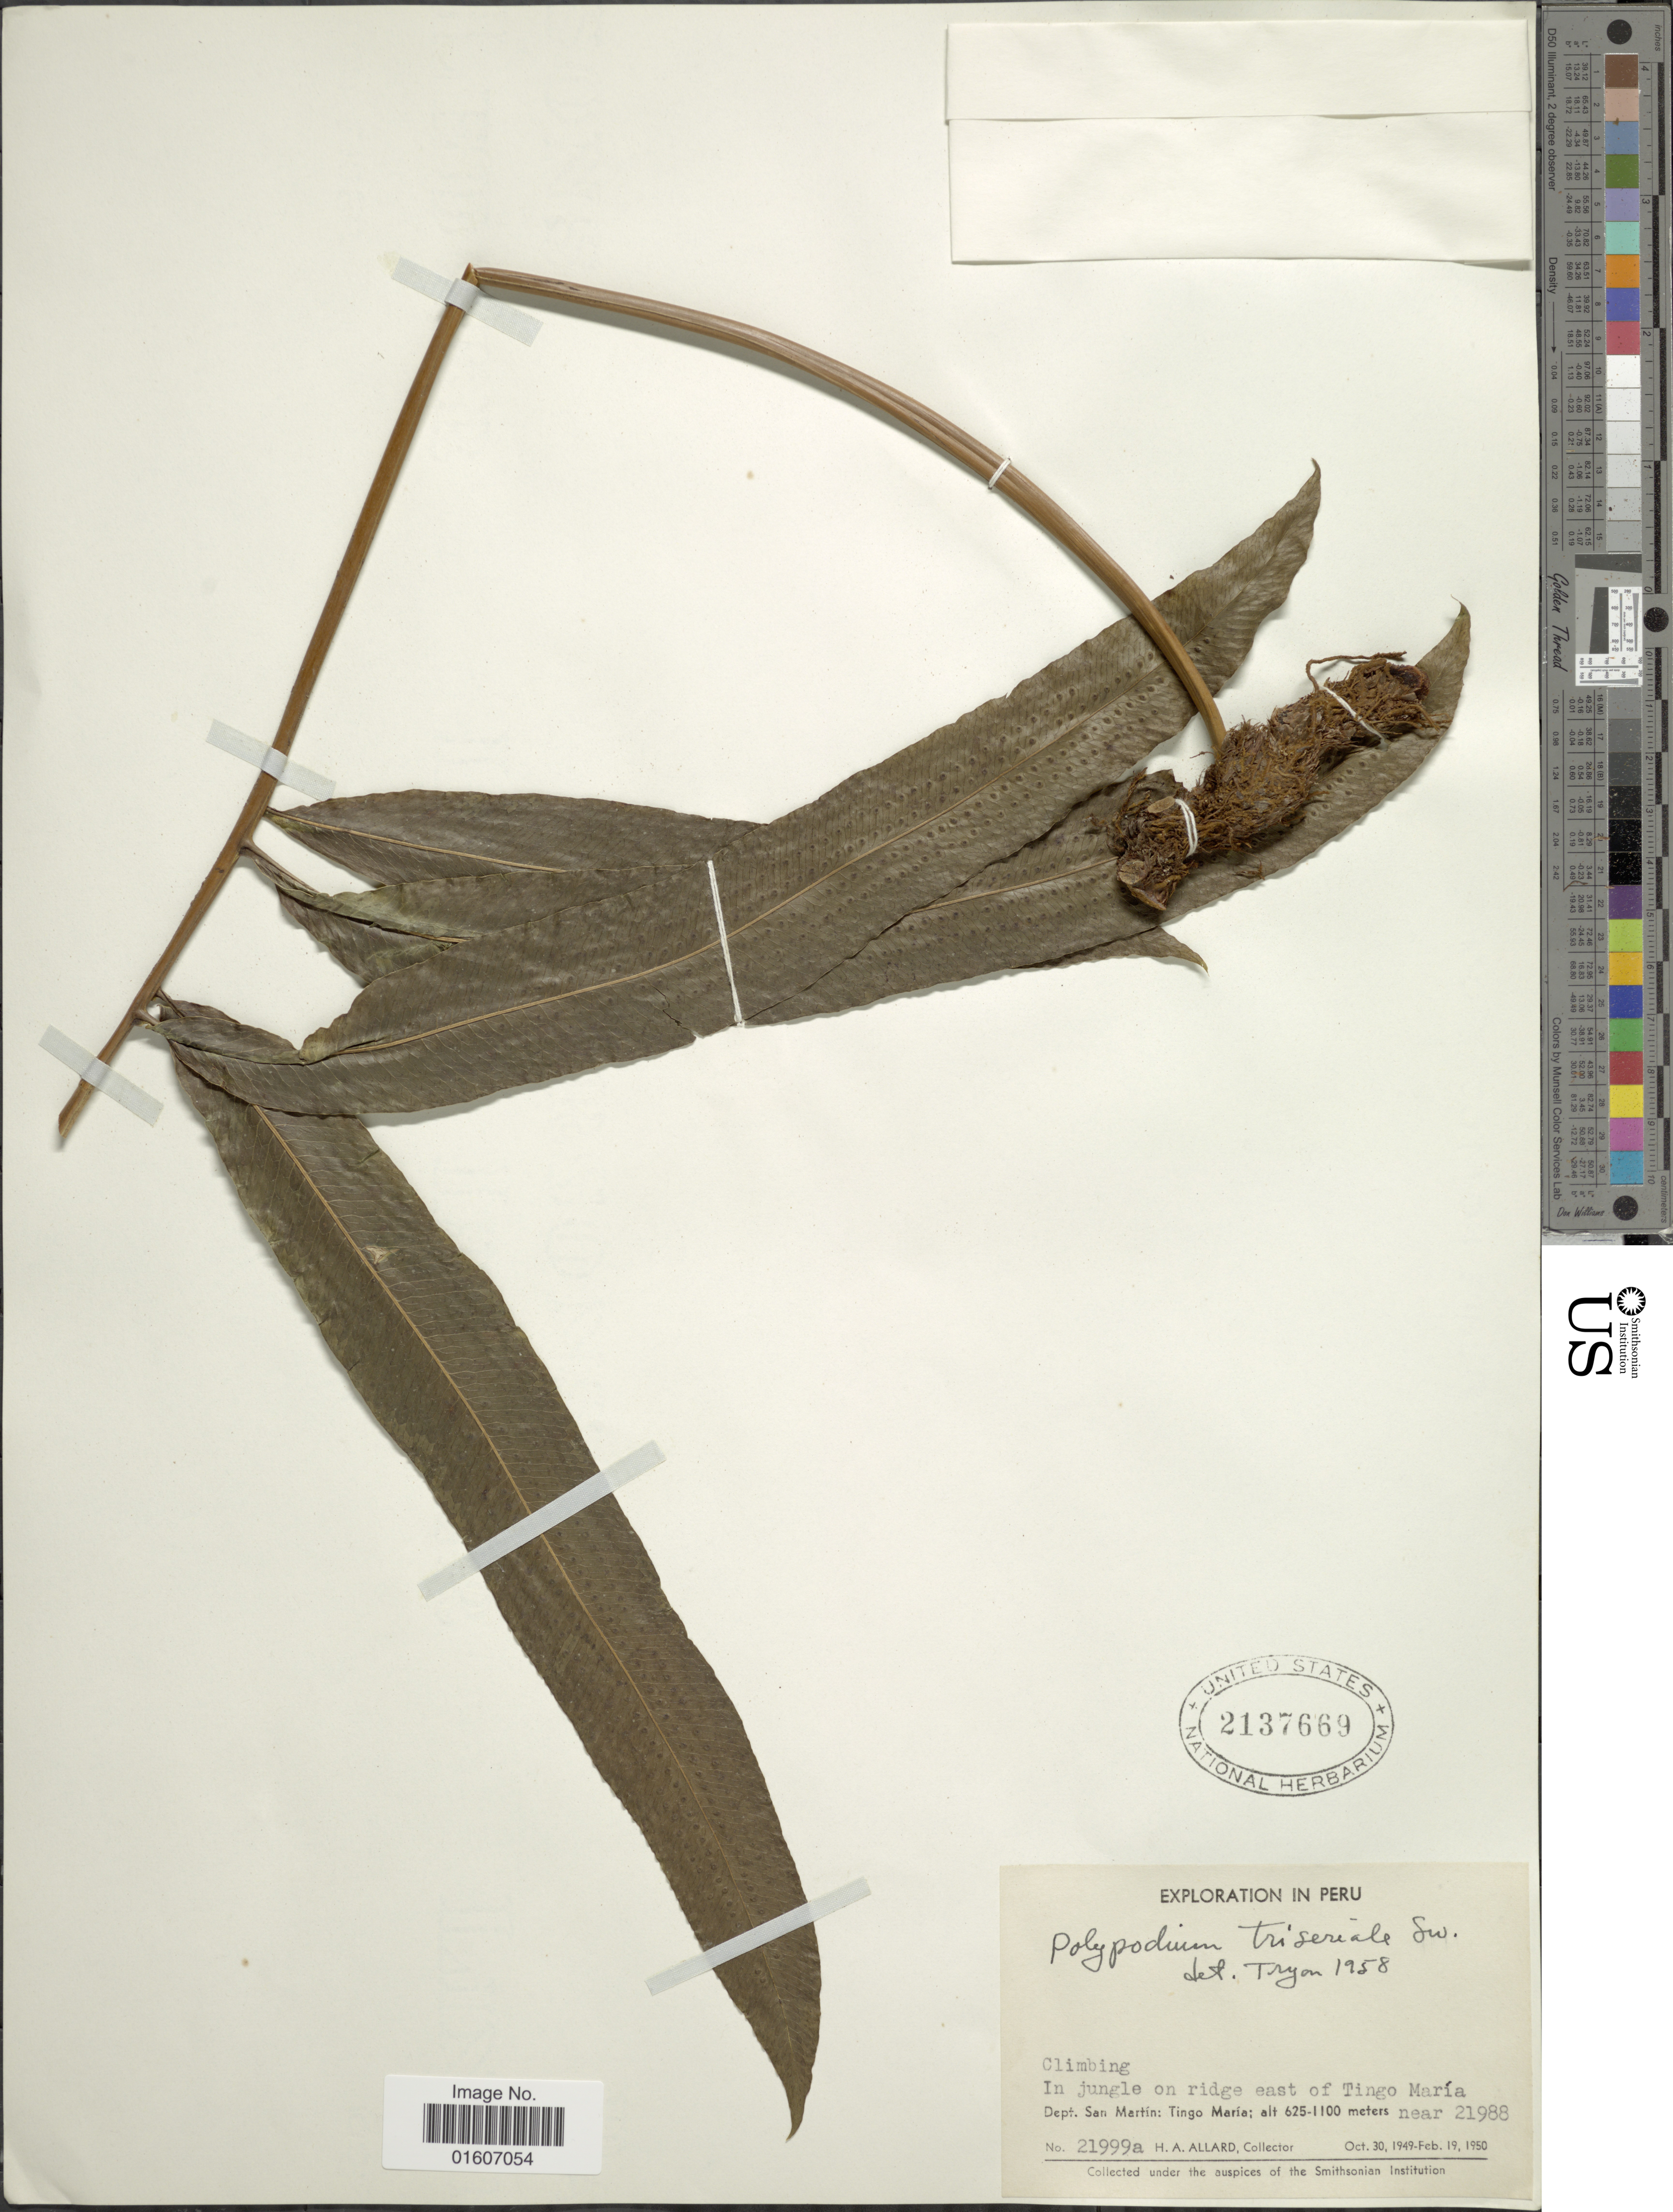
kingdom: Plantae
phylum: Tracheophyta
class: Polypodiopsida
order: Polypodiales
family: Polypodiaceae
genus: Serpocaulon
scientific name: Serpocaulon triseriale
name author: (Sw.) A.R. Sm.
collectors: H. A. Allard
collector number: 21999a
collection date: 1949-10-30/1950-02-19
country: Peru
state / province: San Martín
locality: In jungle on ridge east of Tingo María, Dept San María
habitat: in jungle on ridge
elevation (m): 625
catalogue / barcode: US 2137669